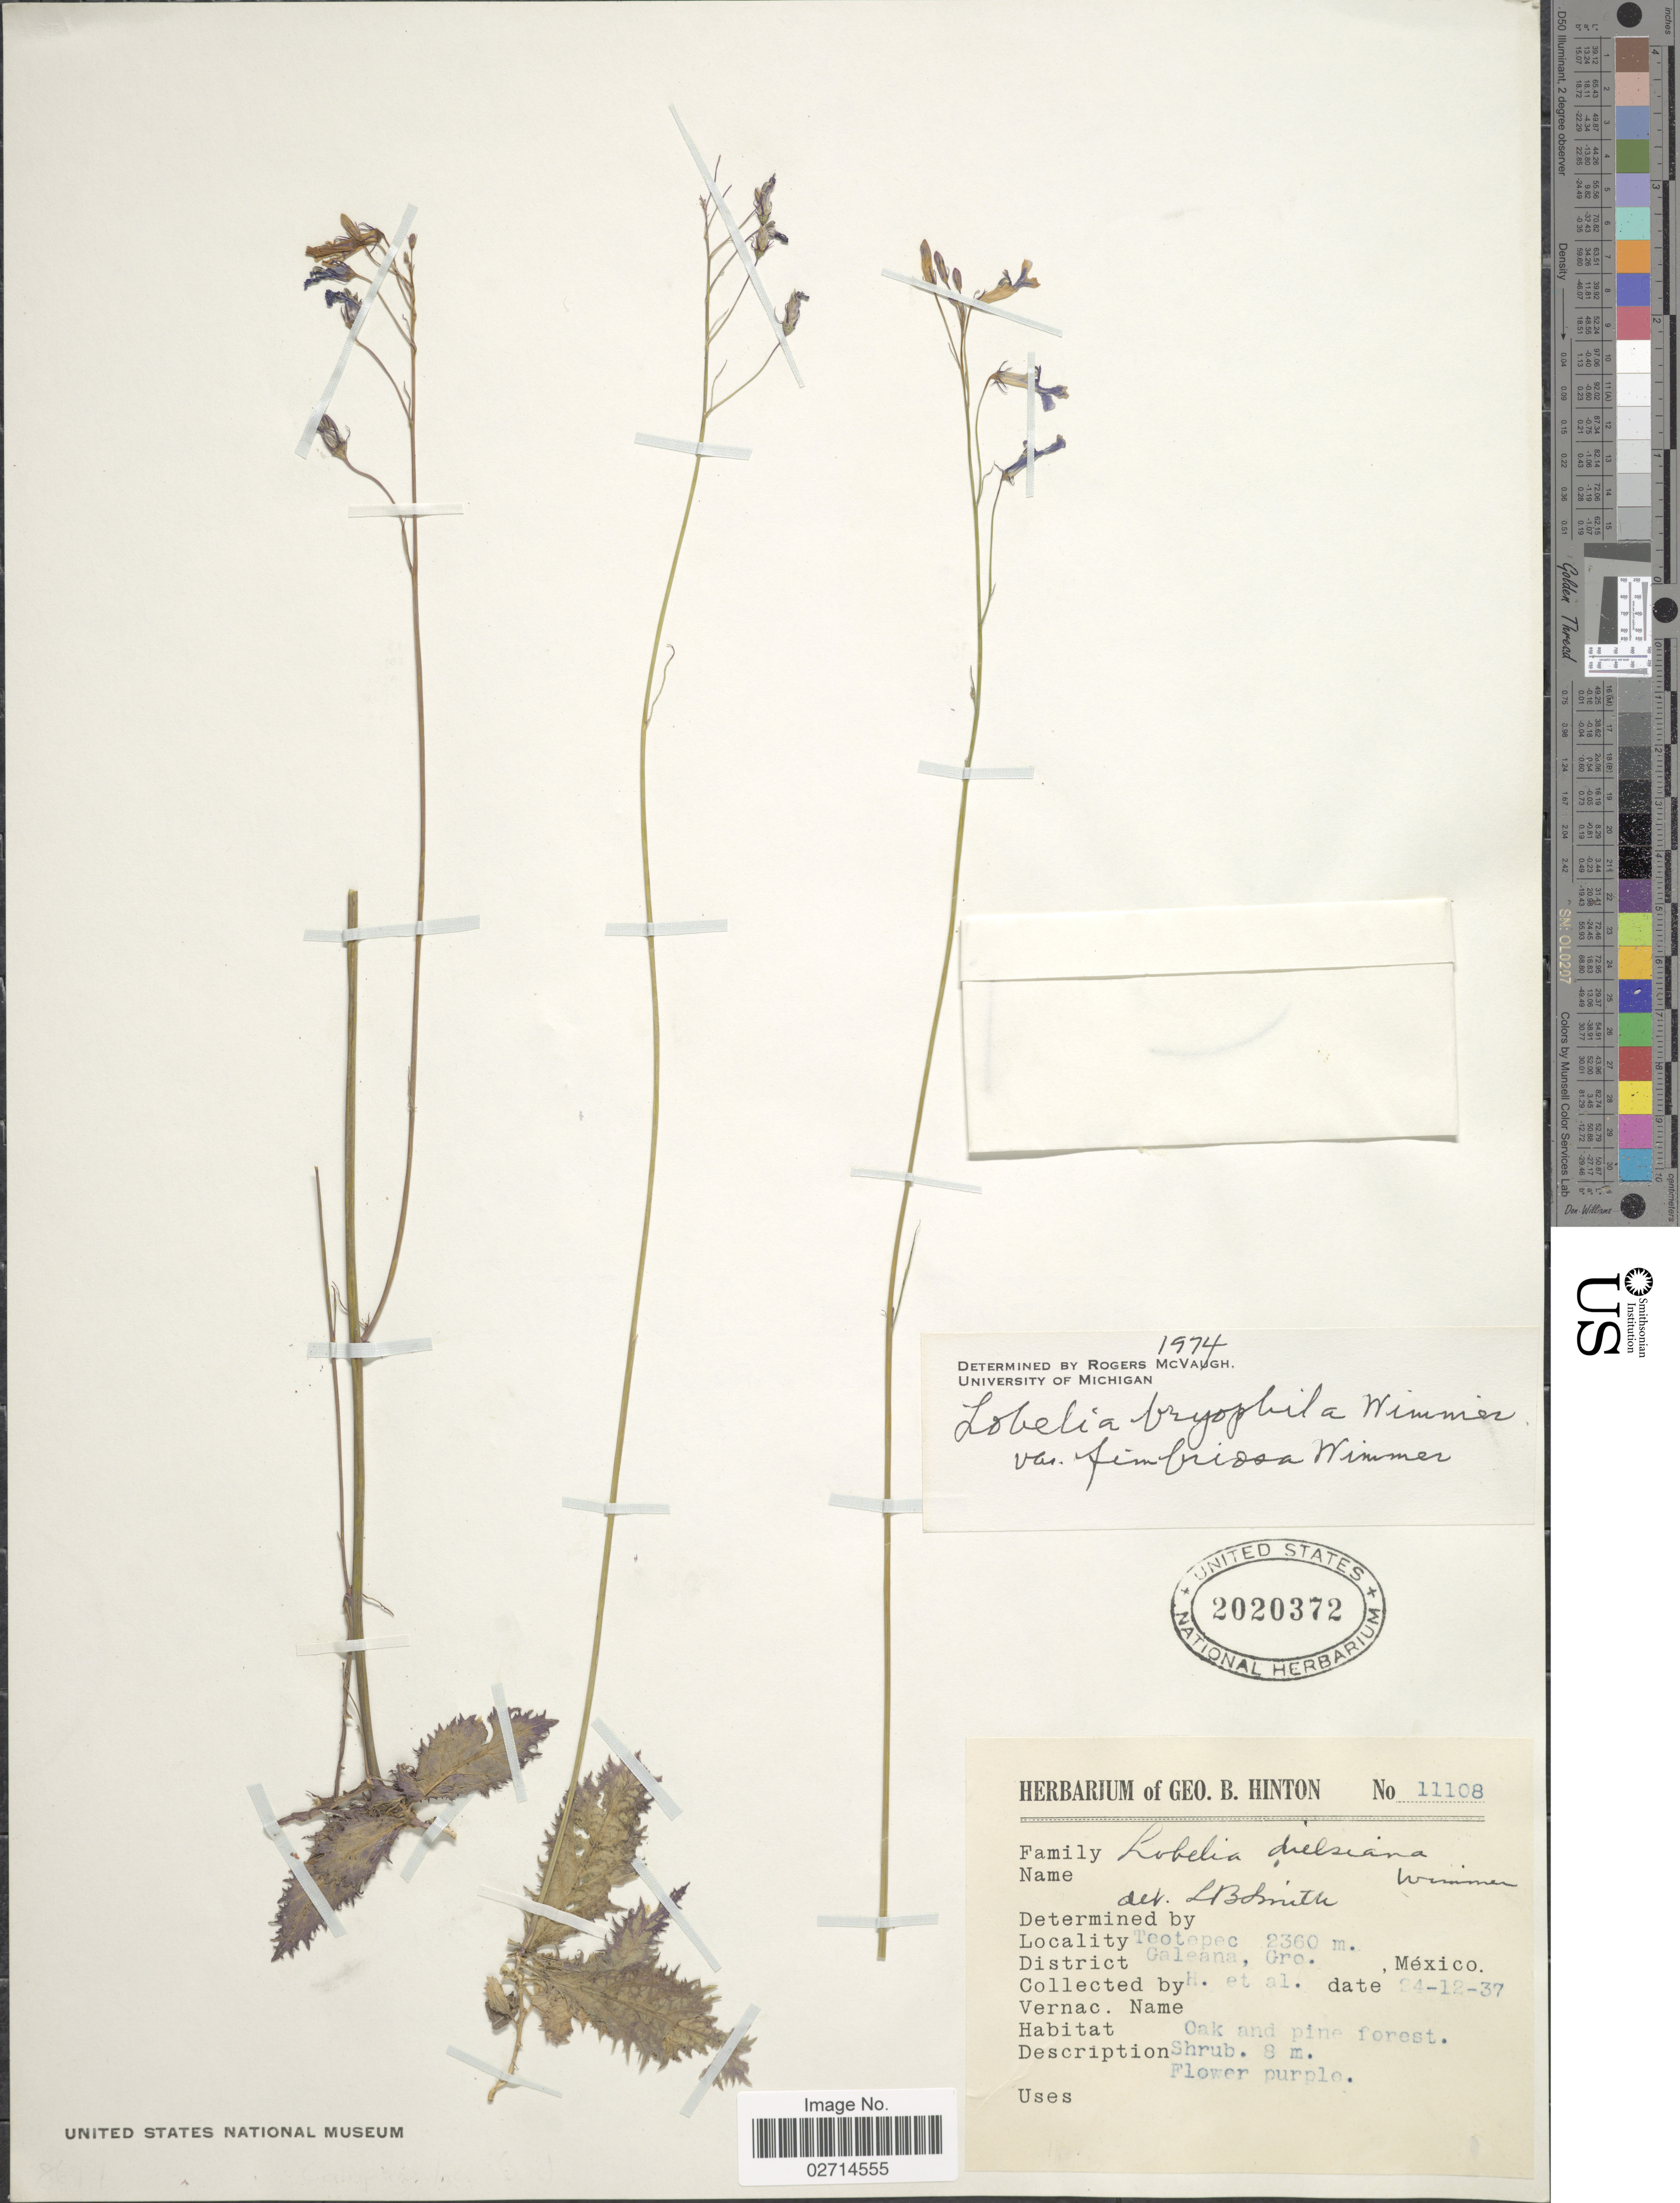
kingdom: Plantae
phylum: Tracheophyta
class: Magnoliopsida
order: Asterales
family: Campanulaceae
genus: Lobelia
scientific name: Lobelia bryophila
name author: E. Wimm.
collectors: G. B. Hinton & et al.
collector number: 11108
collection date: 1937-12-24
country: Mexico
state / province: Guerrero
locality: Teotepec. District Galeana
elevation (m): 2360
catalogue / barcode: US 2020372